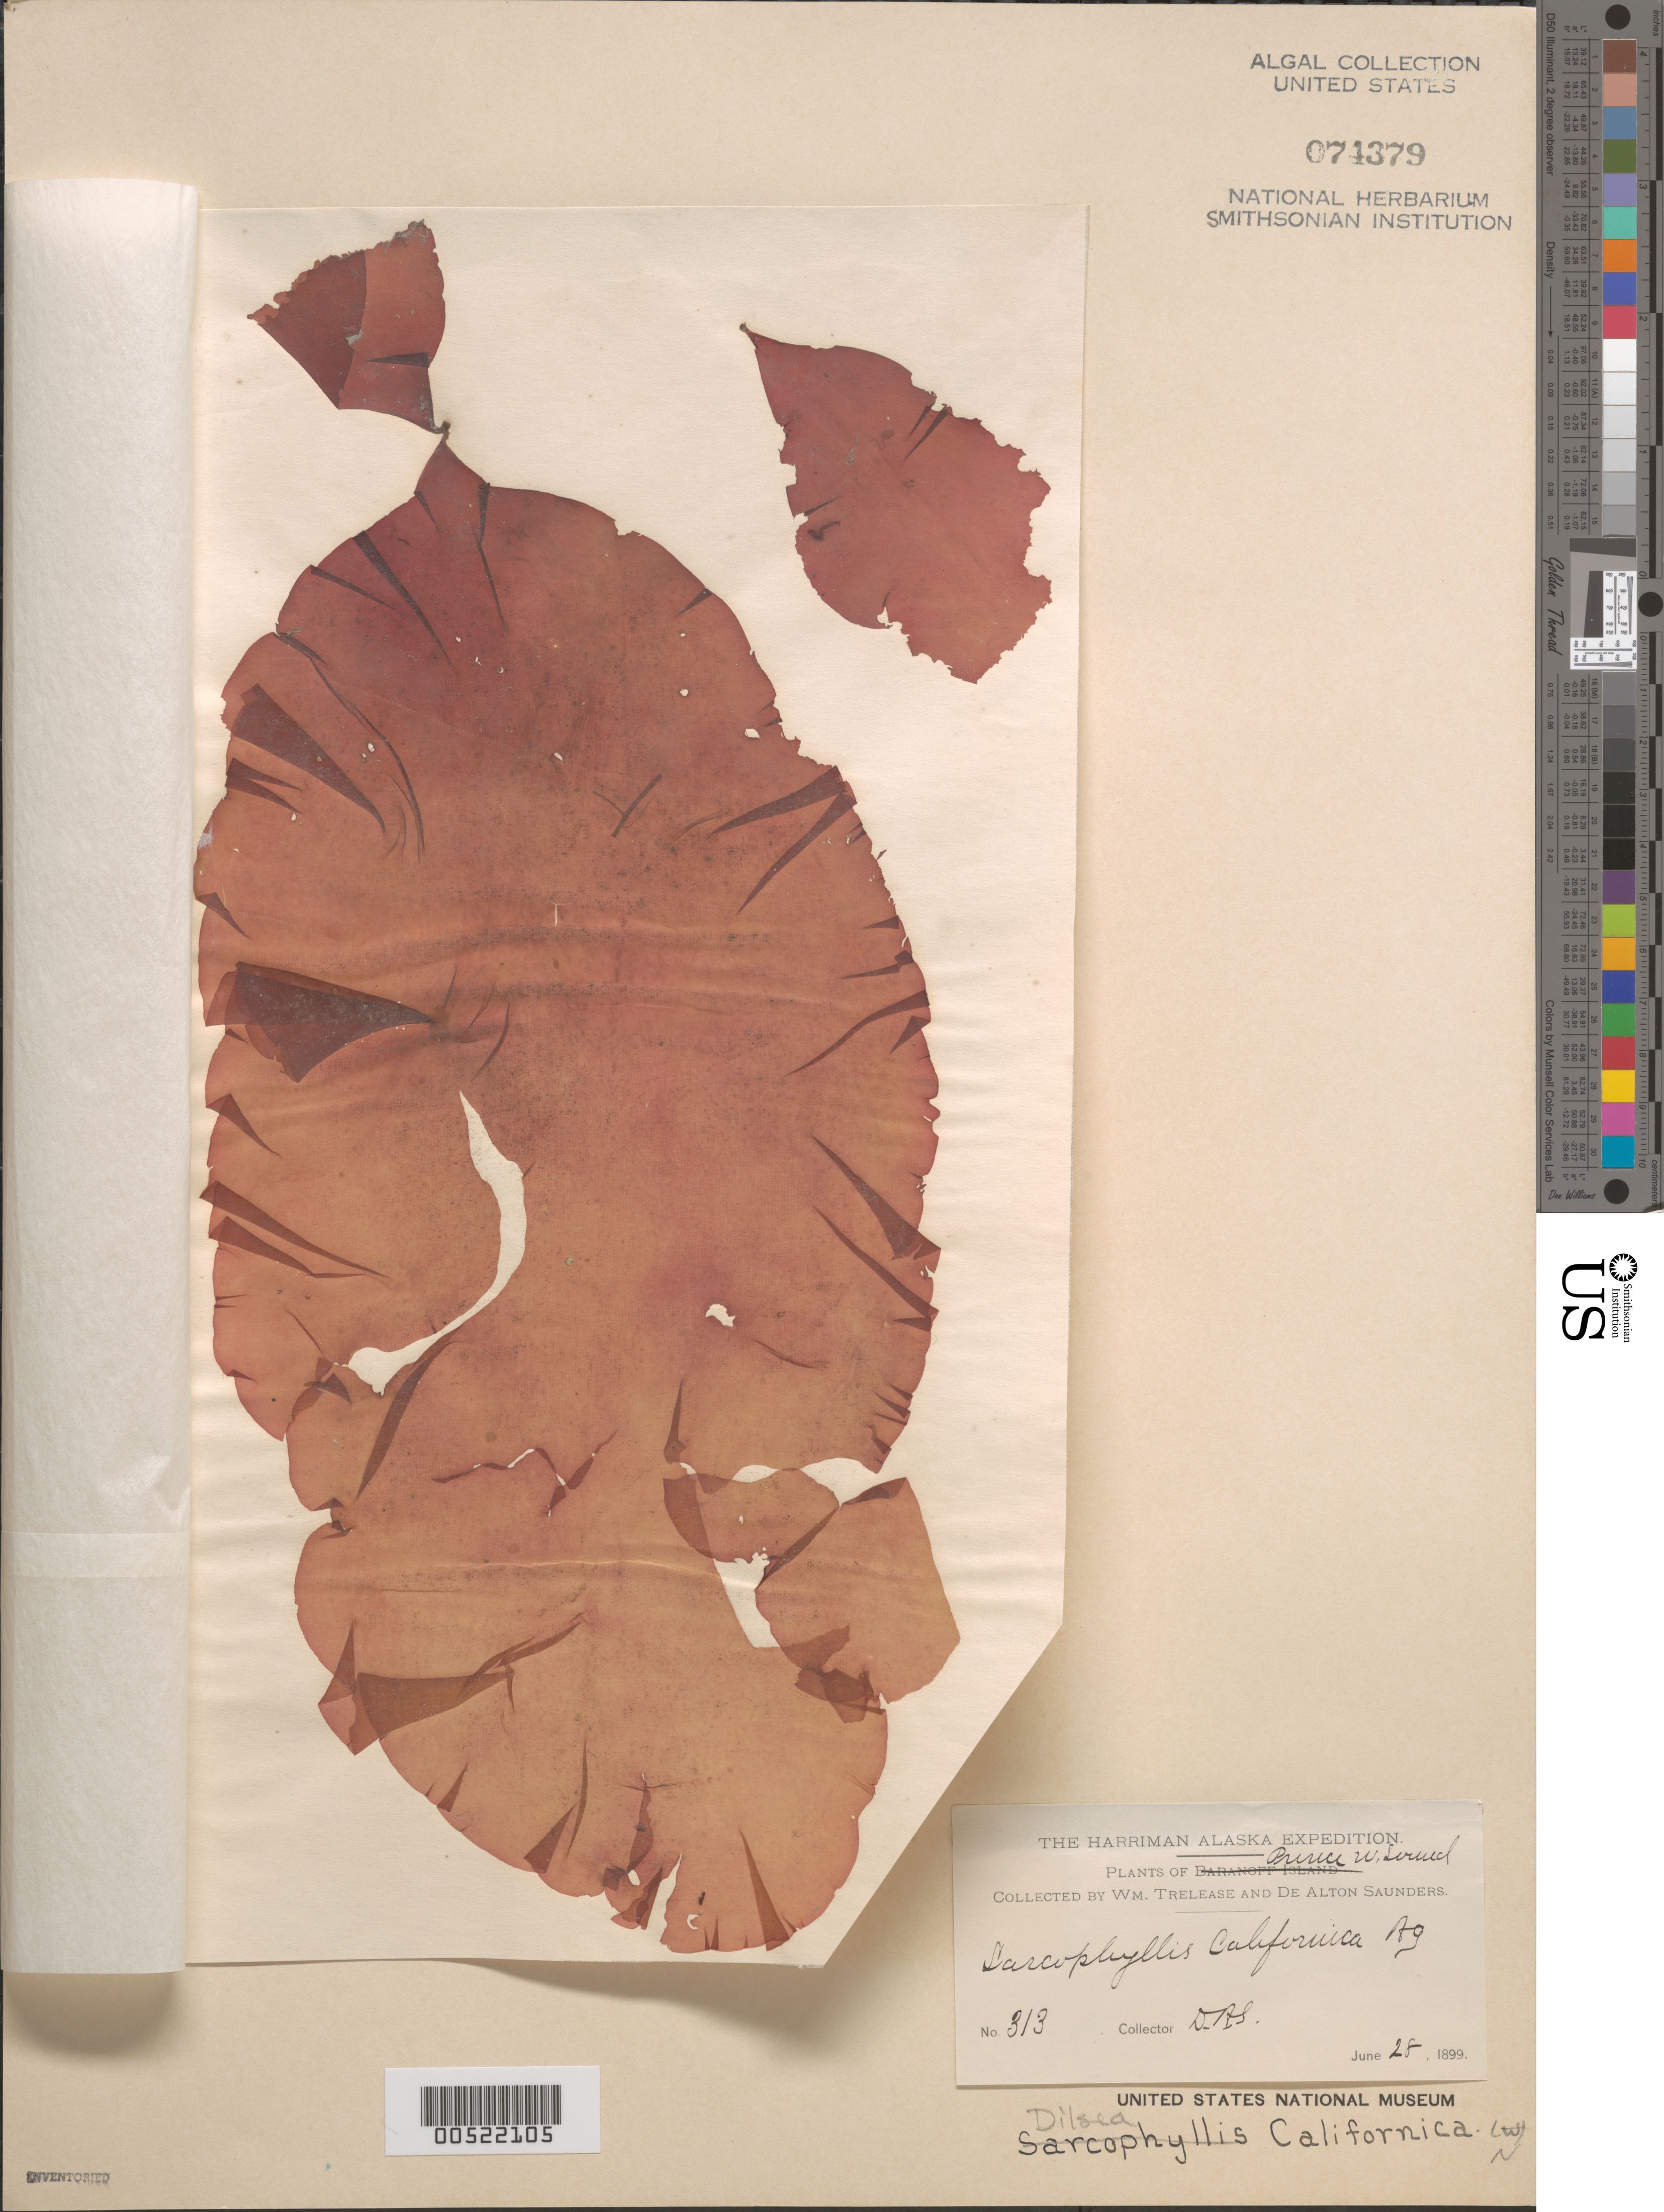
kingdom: Plantae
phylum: Rhodophyta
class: Florideophyceae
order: Gigartinales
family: Dumontiaceae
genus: Dilsea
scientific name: Dilsea californica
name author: (J. Agardh) Kuntze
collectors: D. Saunders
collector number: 313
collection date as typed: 28 Jun 1899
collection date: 1899-06-28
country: United States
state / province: Alaska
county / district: Valdez-Cordova Division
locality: Prince William Sound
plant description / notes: Harriman Alaska Expedition, 1899, as Sarcophyllis californica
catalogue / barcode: US 74379